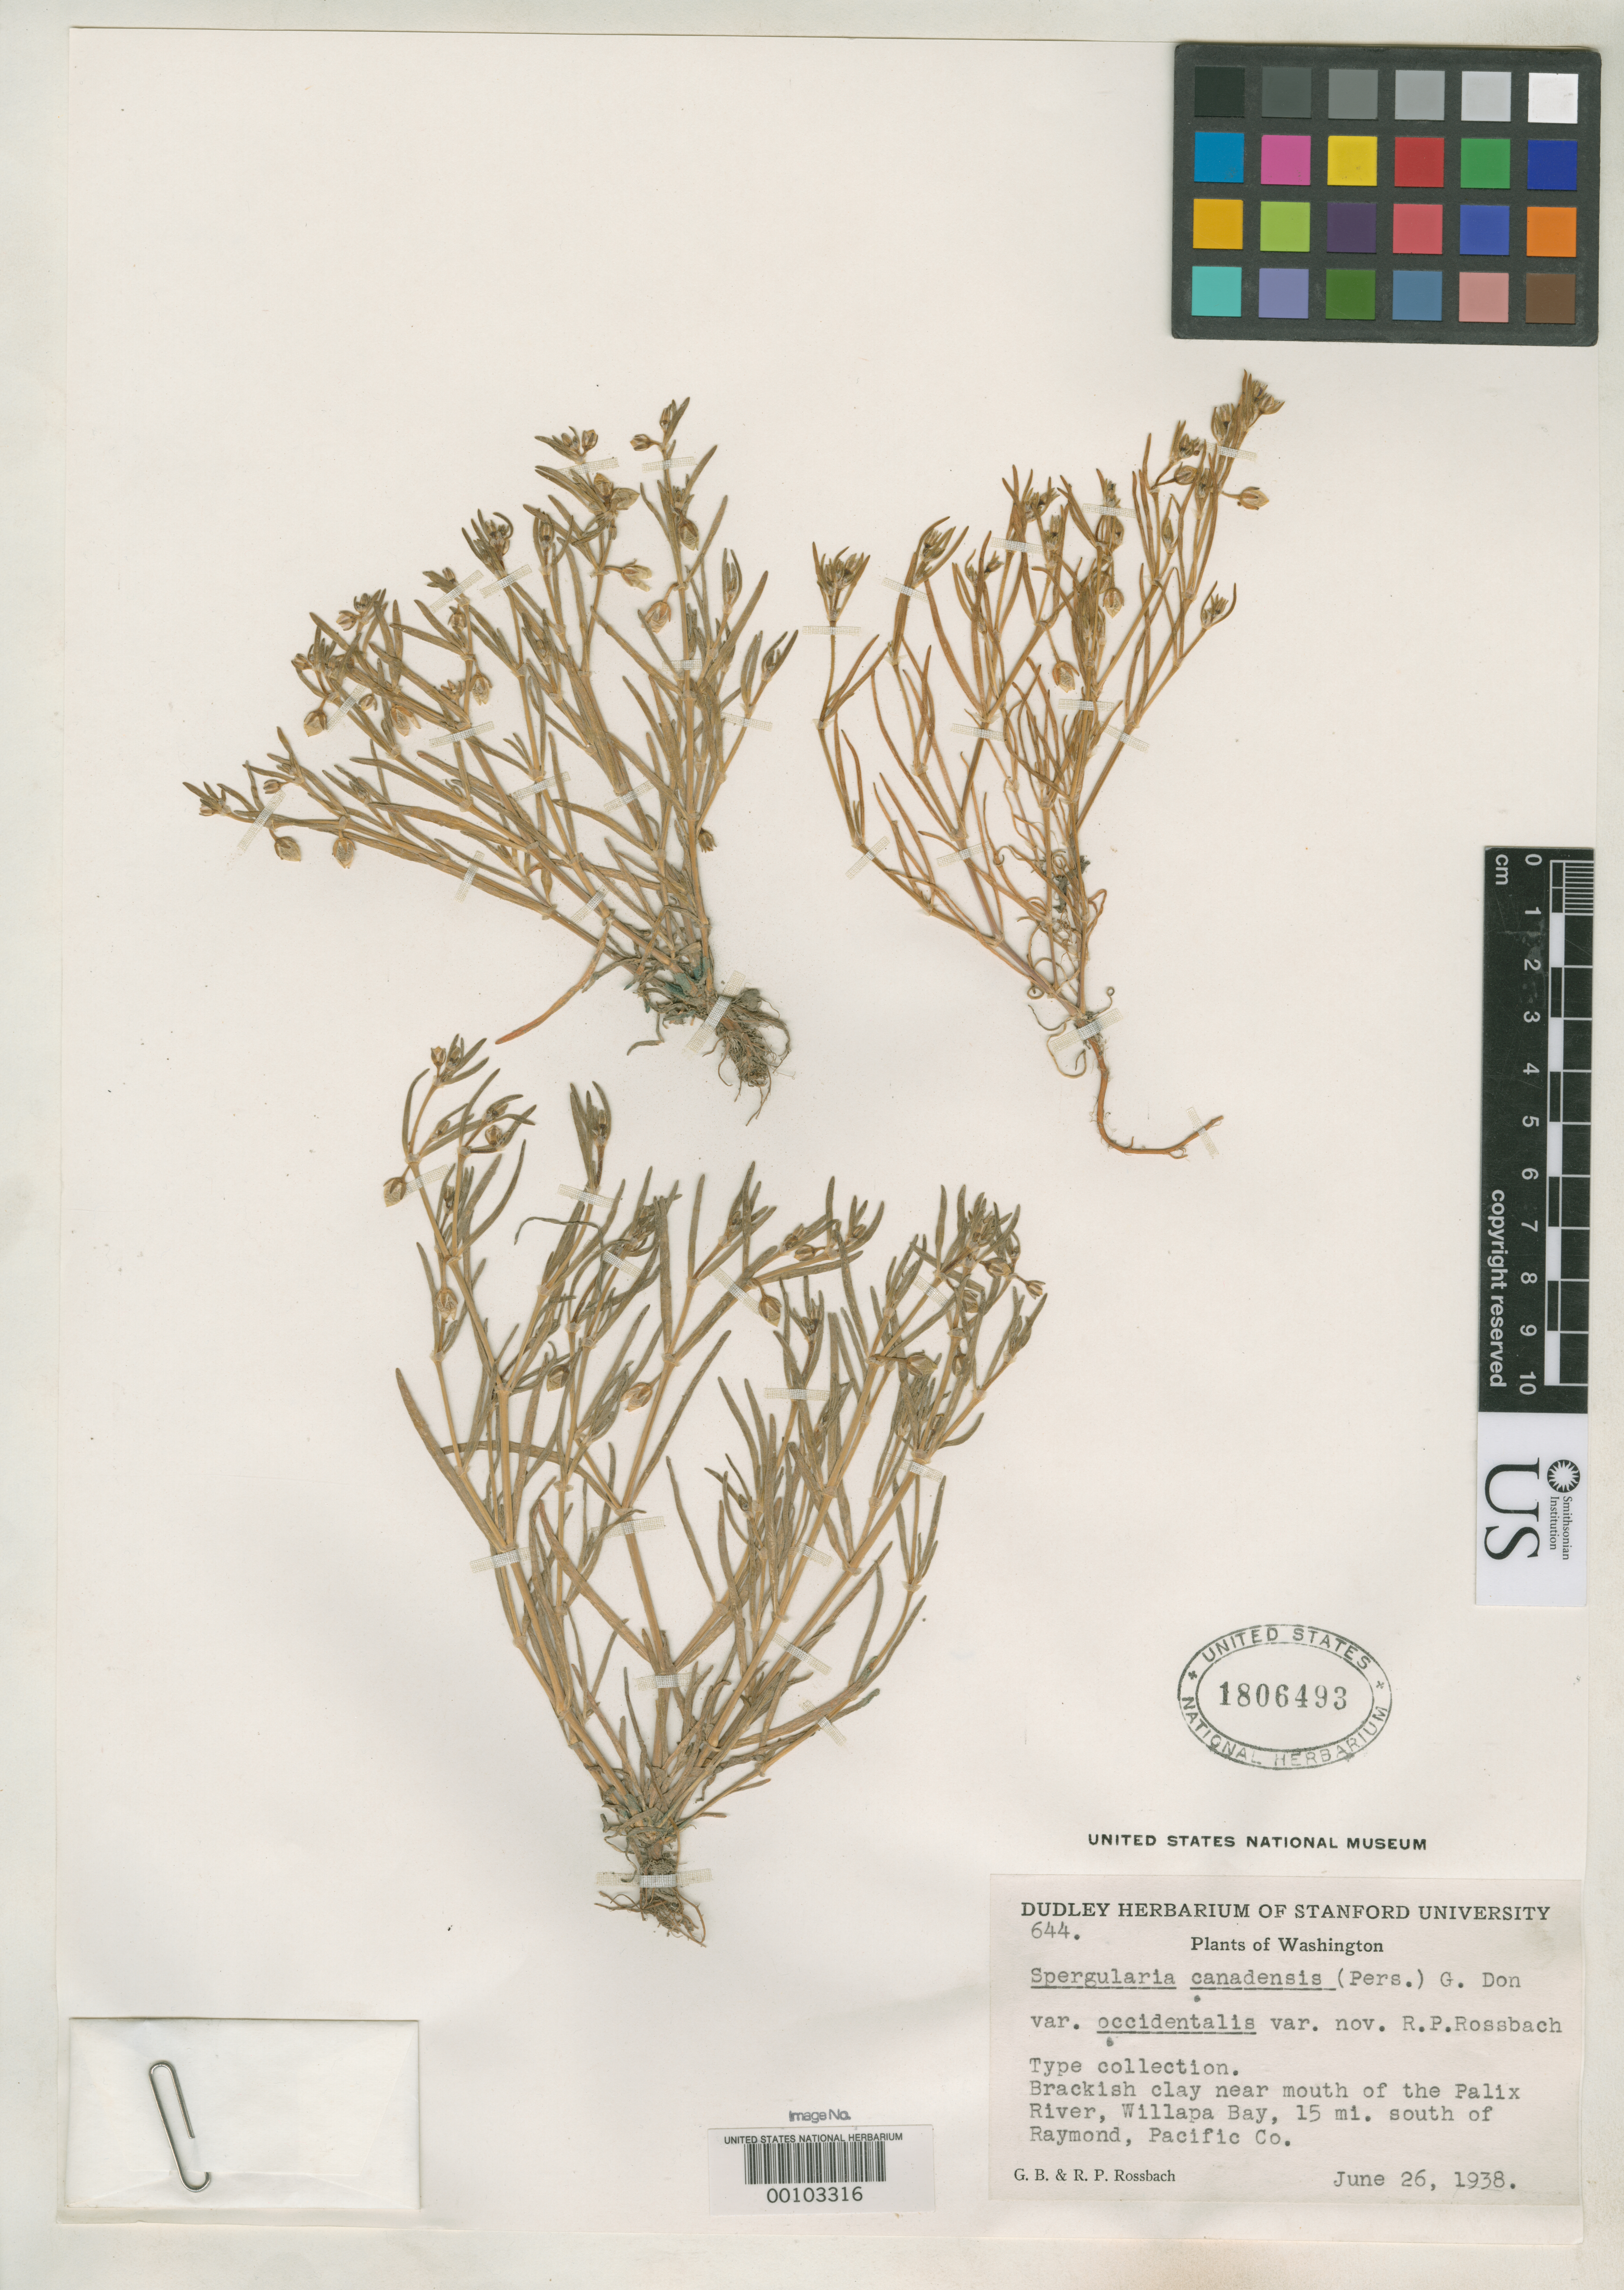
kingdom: Plantae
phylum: Tracheophyta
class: Magnoliopsida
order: Caryophyllales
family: Caryophyllaceae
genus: Spergularia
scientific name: Spergularia canadensis var. occidentalis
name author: R. Rossbach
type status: Isotype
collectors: G. Rossbach & R. P. Rossbach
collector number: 644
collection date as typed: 26 Jun 1938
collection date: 1938-06-26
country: United States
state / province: Washington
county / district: Pacific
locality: Near mouth of Palix River, Willapa Bay.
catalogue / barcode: US 1806493